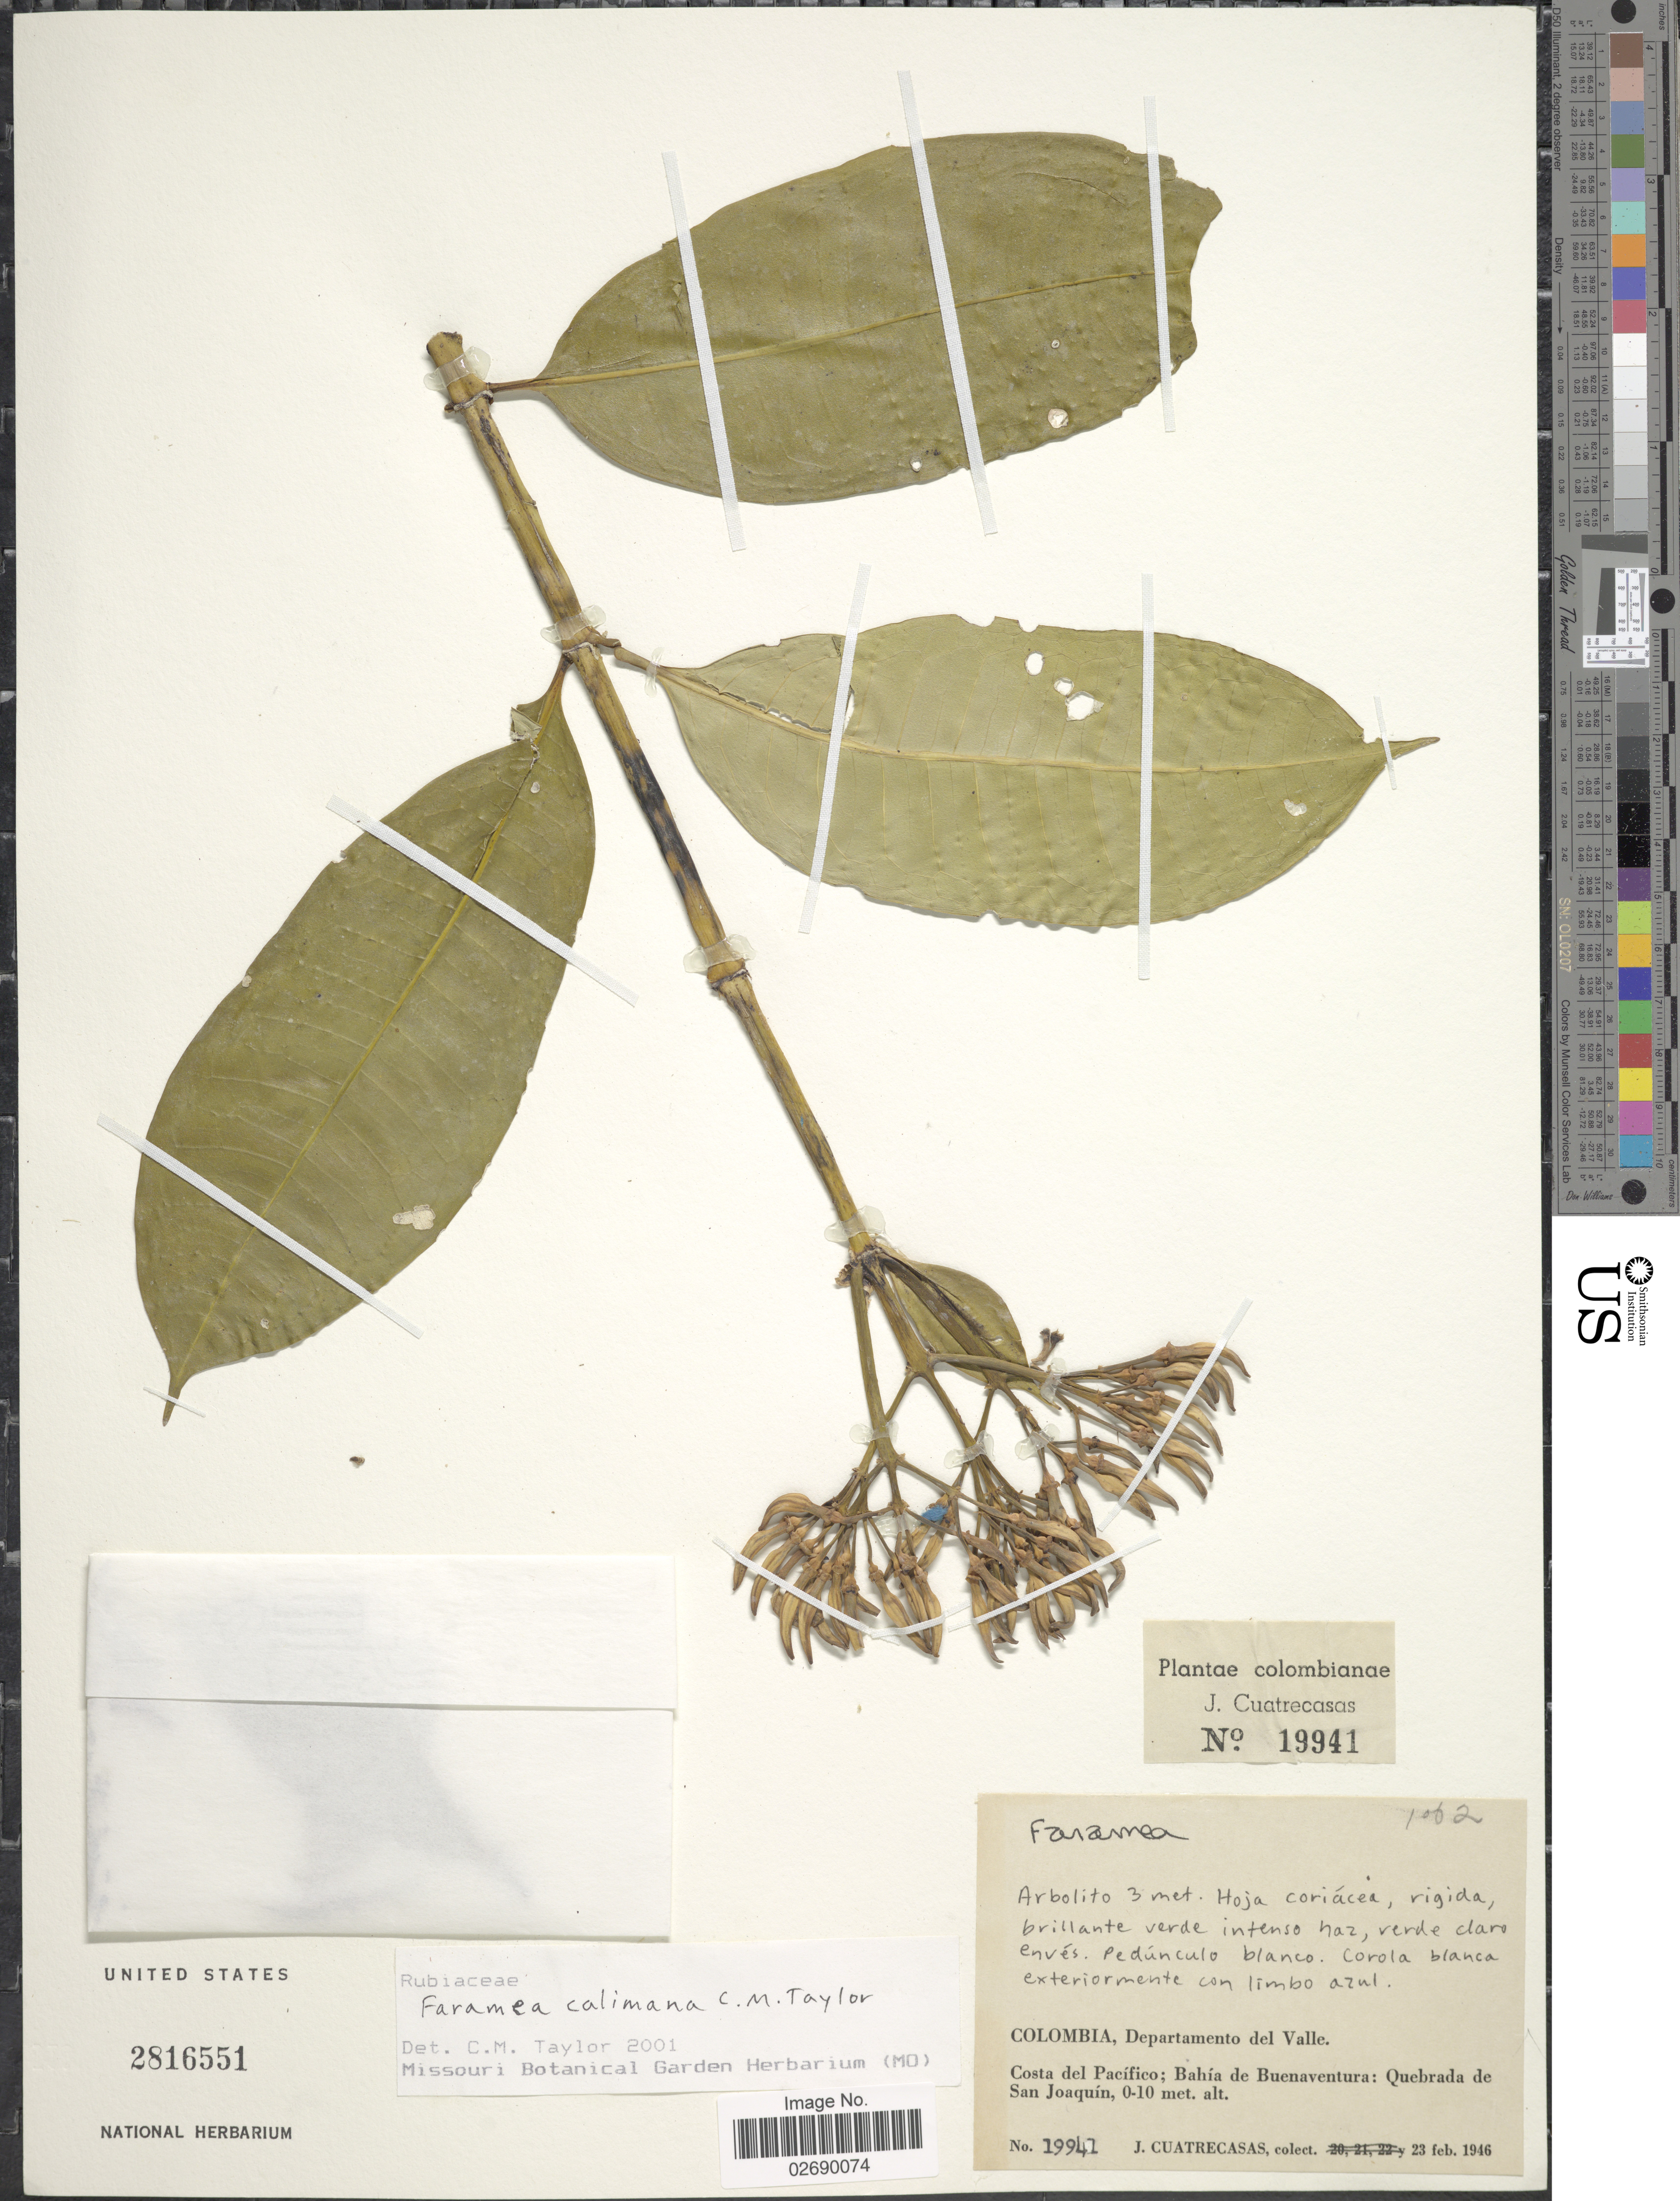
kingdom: Plantae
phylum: Tracheophyta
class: Magnoliopsida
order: Gentianales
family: Rubiaceae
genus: Faramea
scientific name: Faramea calimana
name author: C.M. Taylor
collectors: J. Cuatrecasas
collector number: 19941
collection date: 1946-02-23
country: Colombia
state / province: Valle del Cauca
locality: Departamento del Valle. Costa del Pacifico; Bahia de Buenaventura: Quebrada de San Joaquim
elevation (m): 0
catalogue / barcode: US 2816551